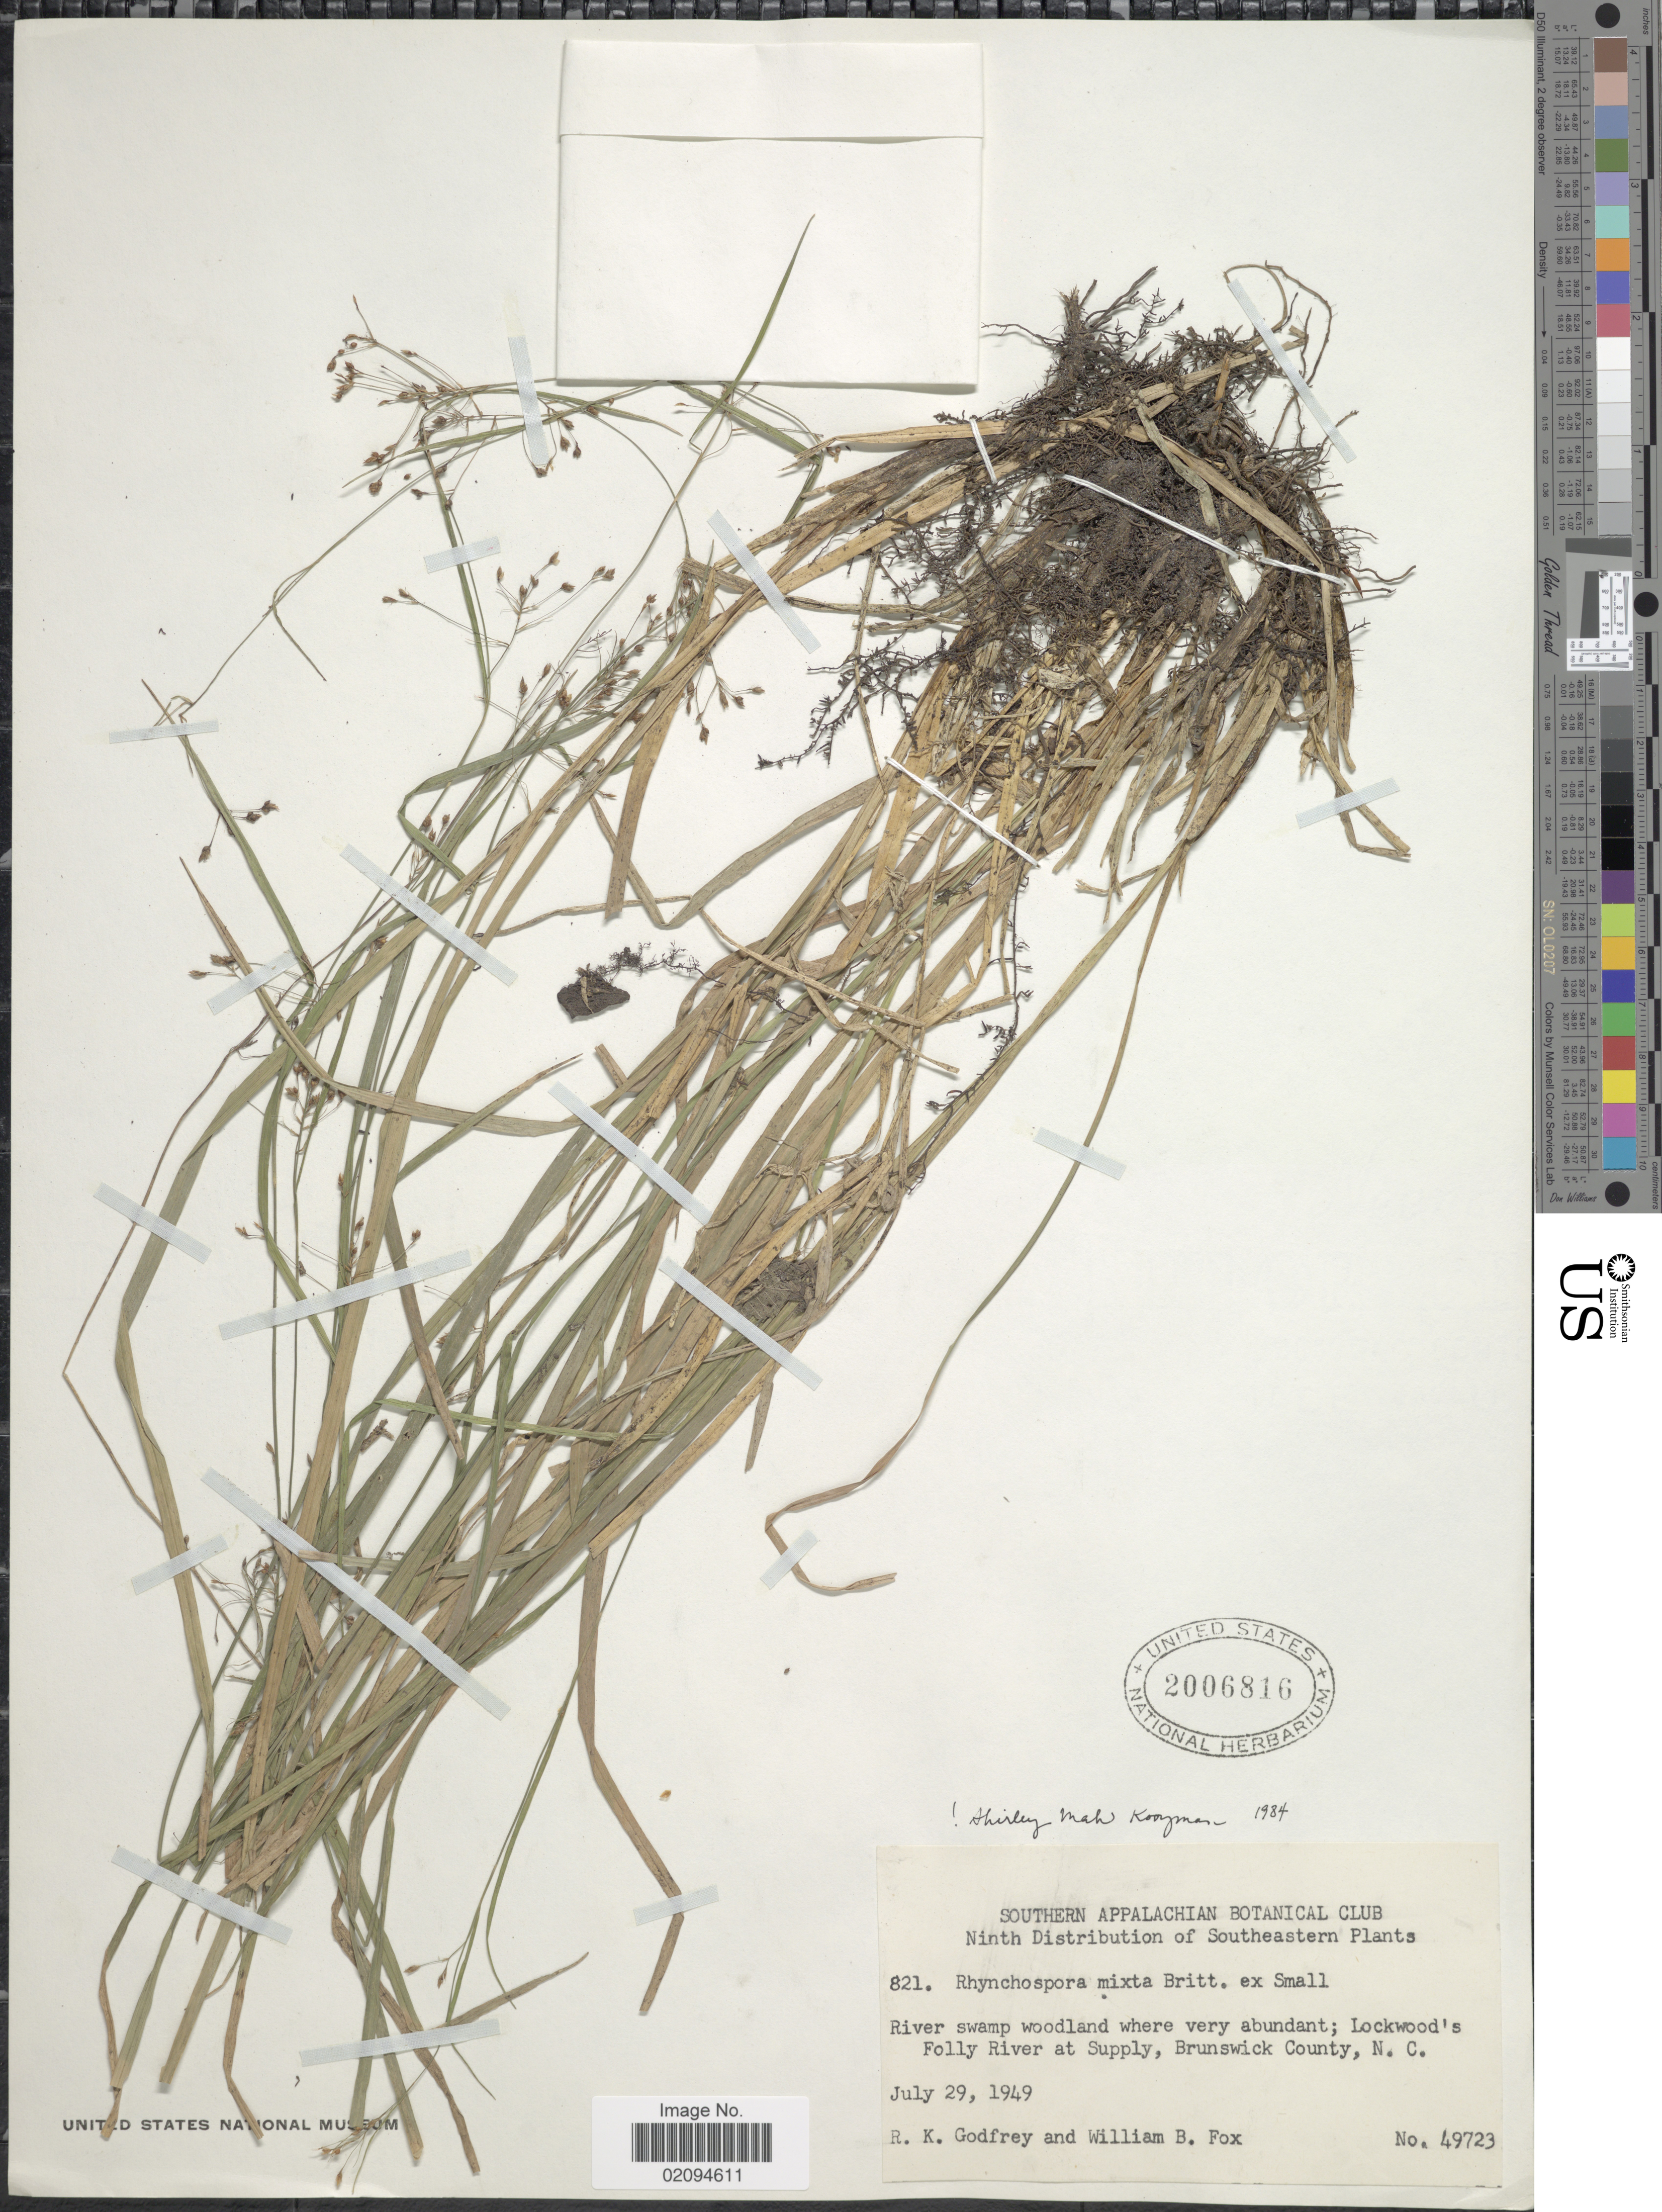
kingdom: Plantae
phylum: Tracheophyta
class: Liliopsida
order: Poales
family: Cyperaceae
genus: Rhynchospora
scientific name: Rhynchospora mixta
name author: Britton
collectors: R. K. Godfrey & W. Fox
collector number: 49723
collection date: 1949-07-29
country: United States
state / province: North Carolina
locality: Southeastern Plants [unsure placement] Lockwood's Folly River at Supply, Brunswick County, N. C.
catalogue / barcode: US 2006816